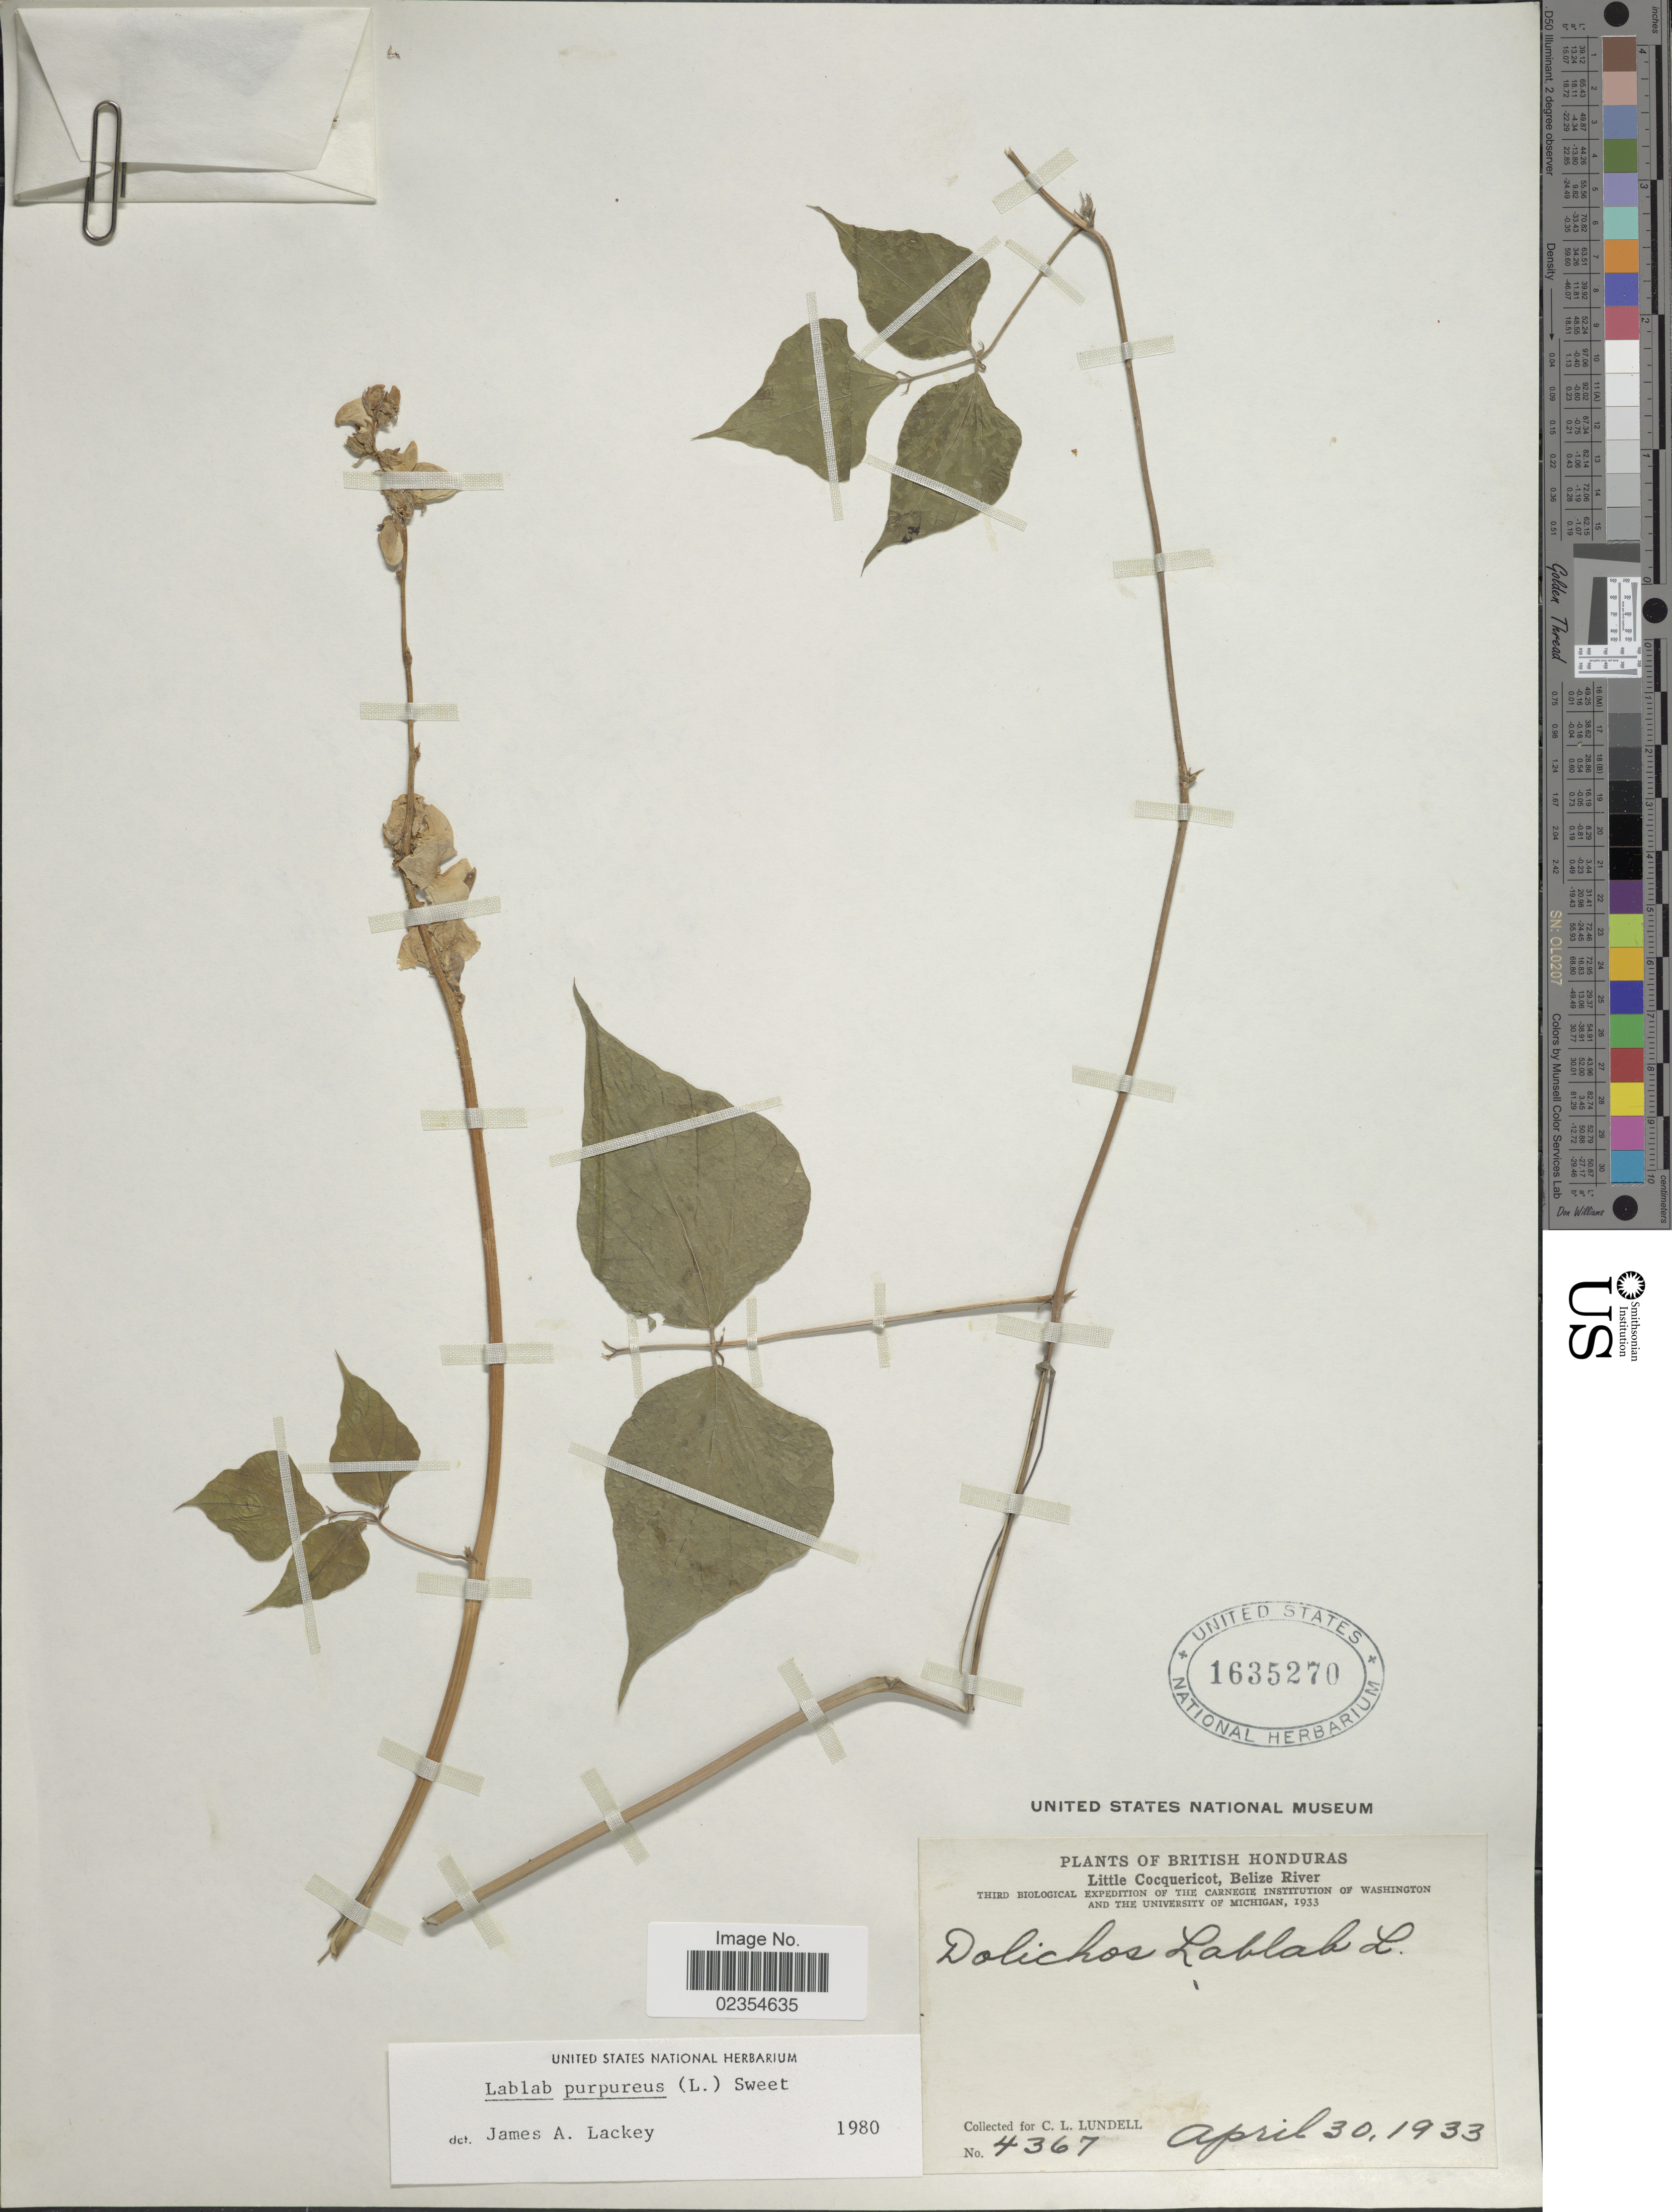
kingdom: Plantae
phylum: Tracheophyta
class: Magnoliopsida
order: Fabales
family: Fabaceae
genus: Lablab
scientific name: Lablab purpureus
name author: (L.) Sweet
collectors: C. L. Lundell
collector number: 4367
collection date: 1933-04-30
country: Belize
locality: British Honduras, Little Cocquericot, Belize River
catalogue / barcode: US 1635270